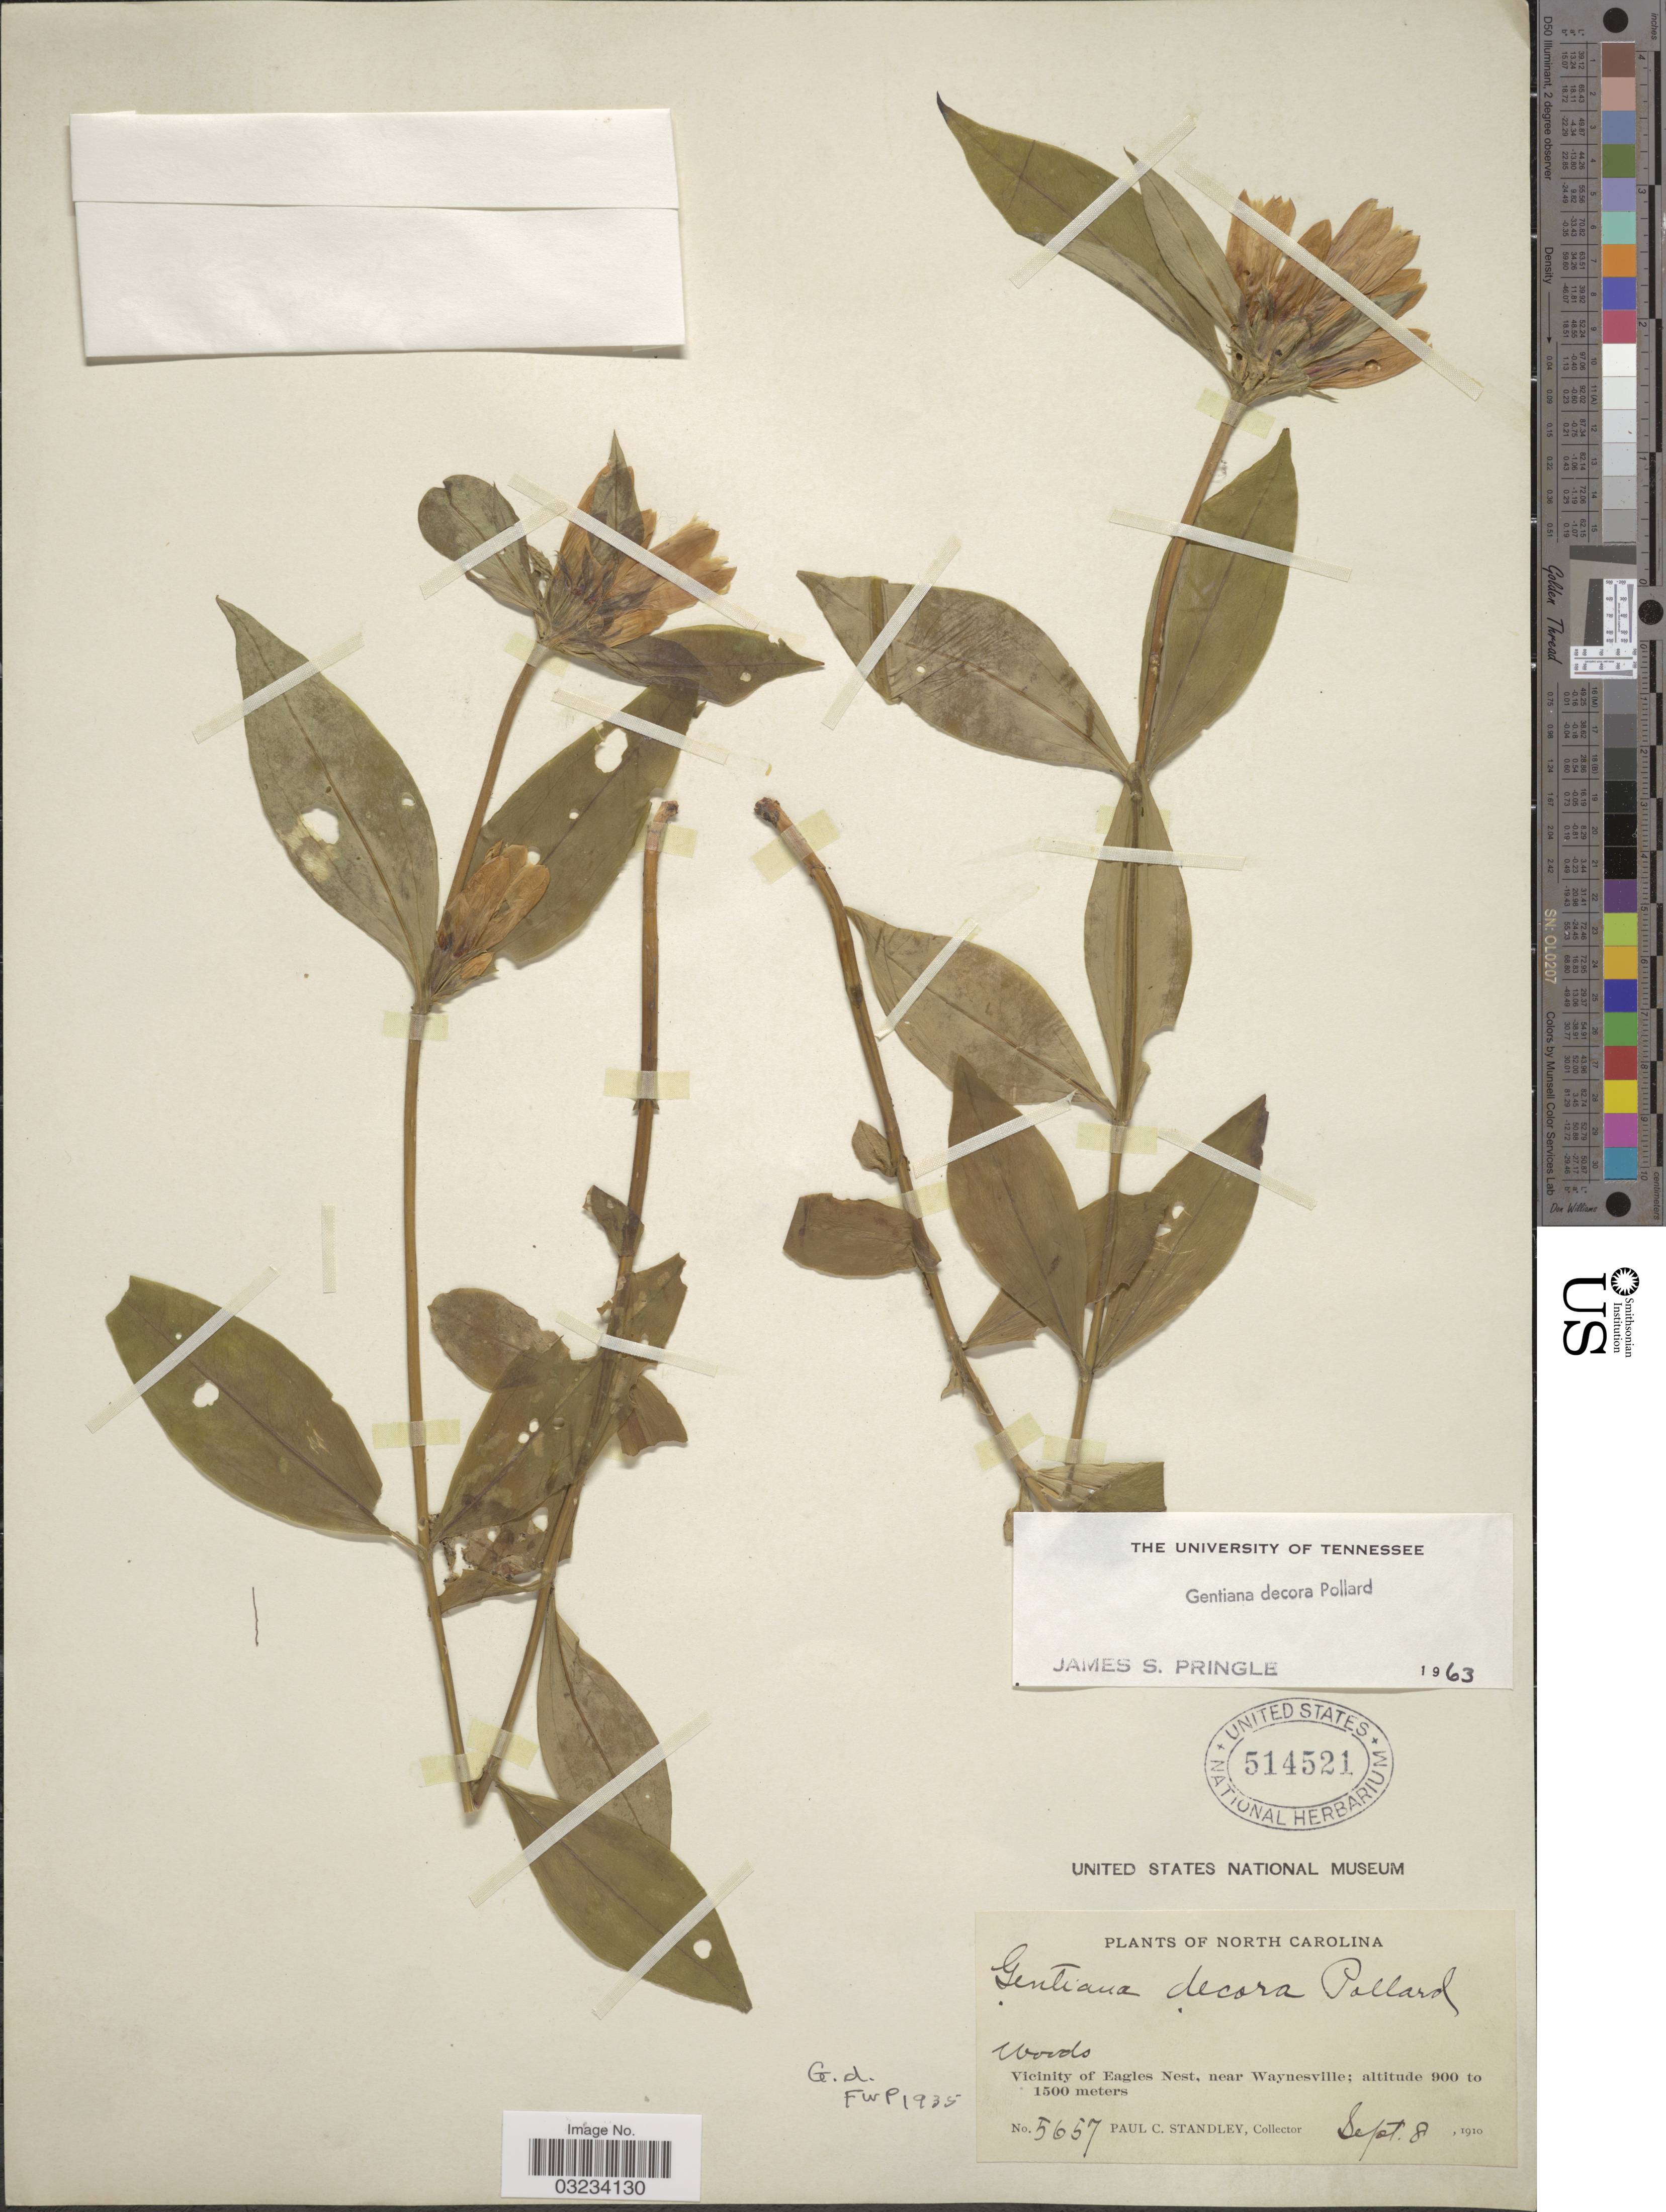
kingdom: Plantae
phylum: Tracheophyta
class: Magnoliopsida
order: Gentianales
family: Gentianaceae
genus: Gentiana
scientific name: Gentiana decora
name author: Pollard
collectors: P. C. Standley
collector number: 5657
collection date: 1910-09-08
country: United States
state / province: North Carolina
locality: Vicinity of Eagles Nest, near Waynesville.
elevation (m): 900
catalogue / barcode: US 514521